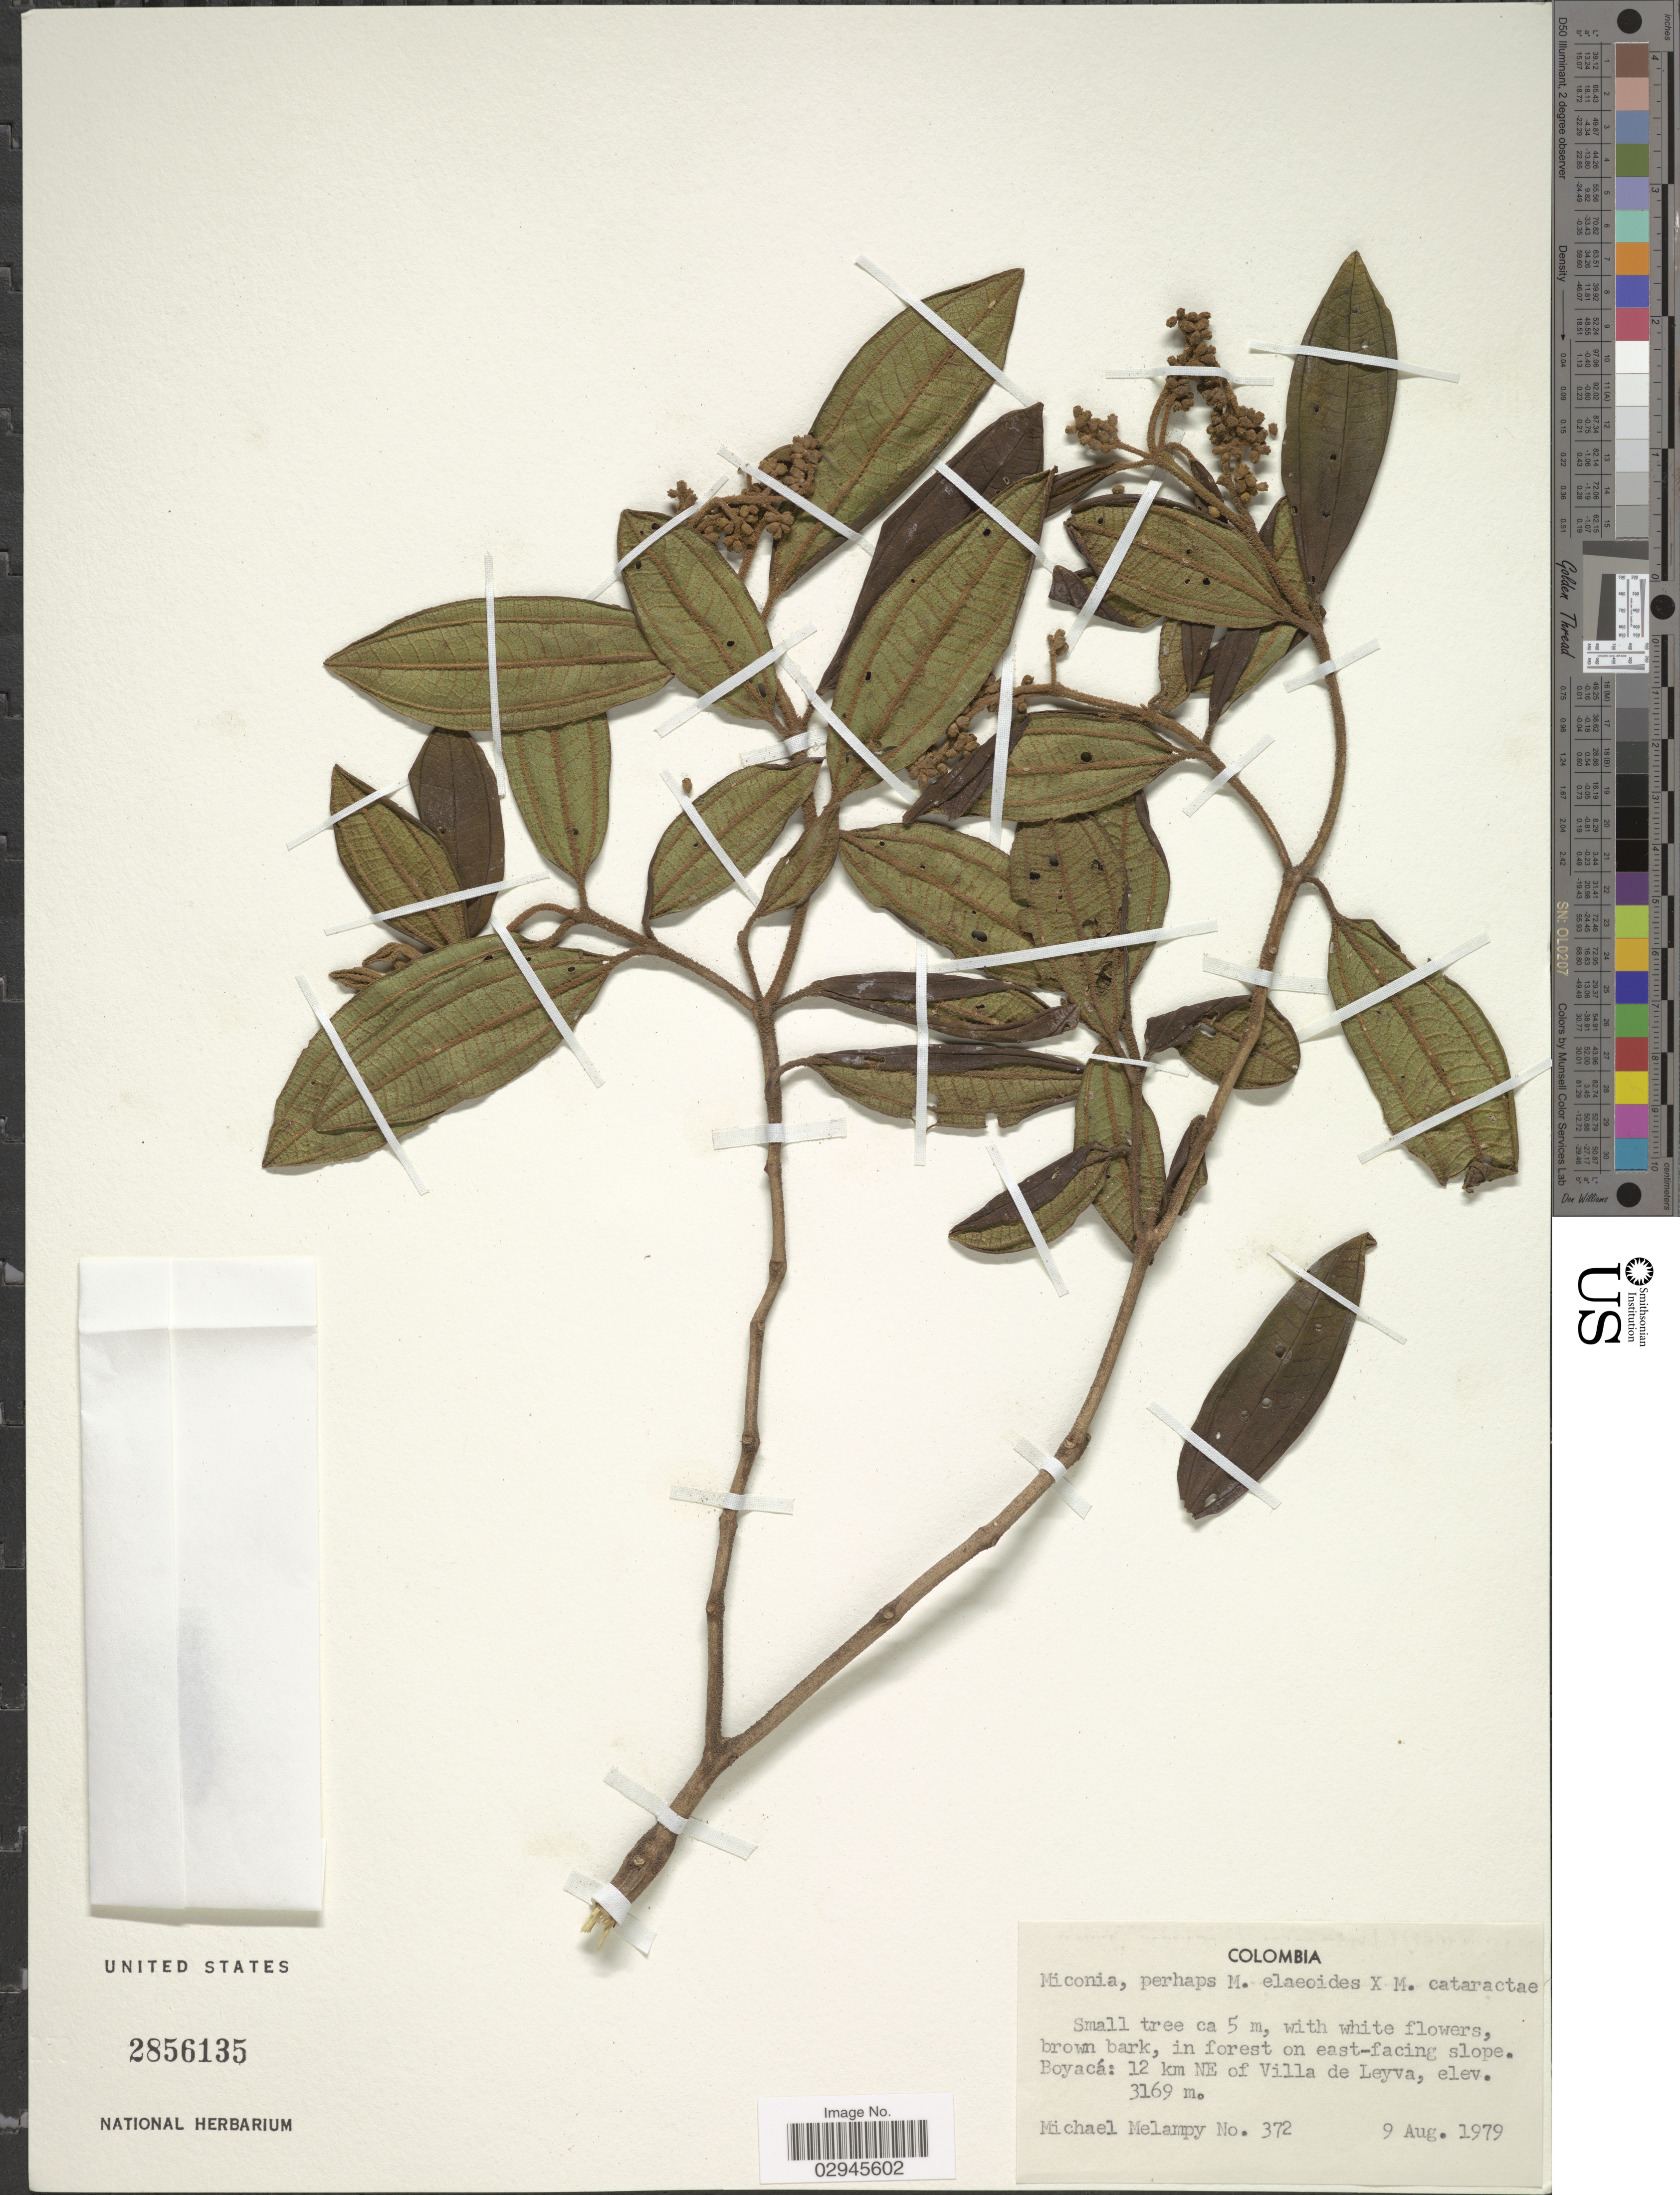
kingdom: Plantae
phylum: Tracheophyta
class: Magnoliopsida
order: Myrtales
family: Melastomataceae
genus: Miconia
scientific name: Miconia sp.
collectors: M. Melampy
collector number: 372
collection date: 1979-08-09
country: Colombia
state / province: Boyacá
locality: In forest on east-facing slope. 12 km NE of Villa de Leyva.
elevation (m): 3169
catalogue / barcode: US 2856135